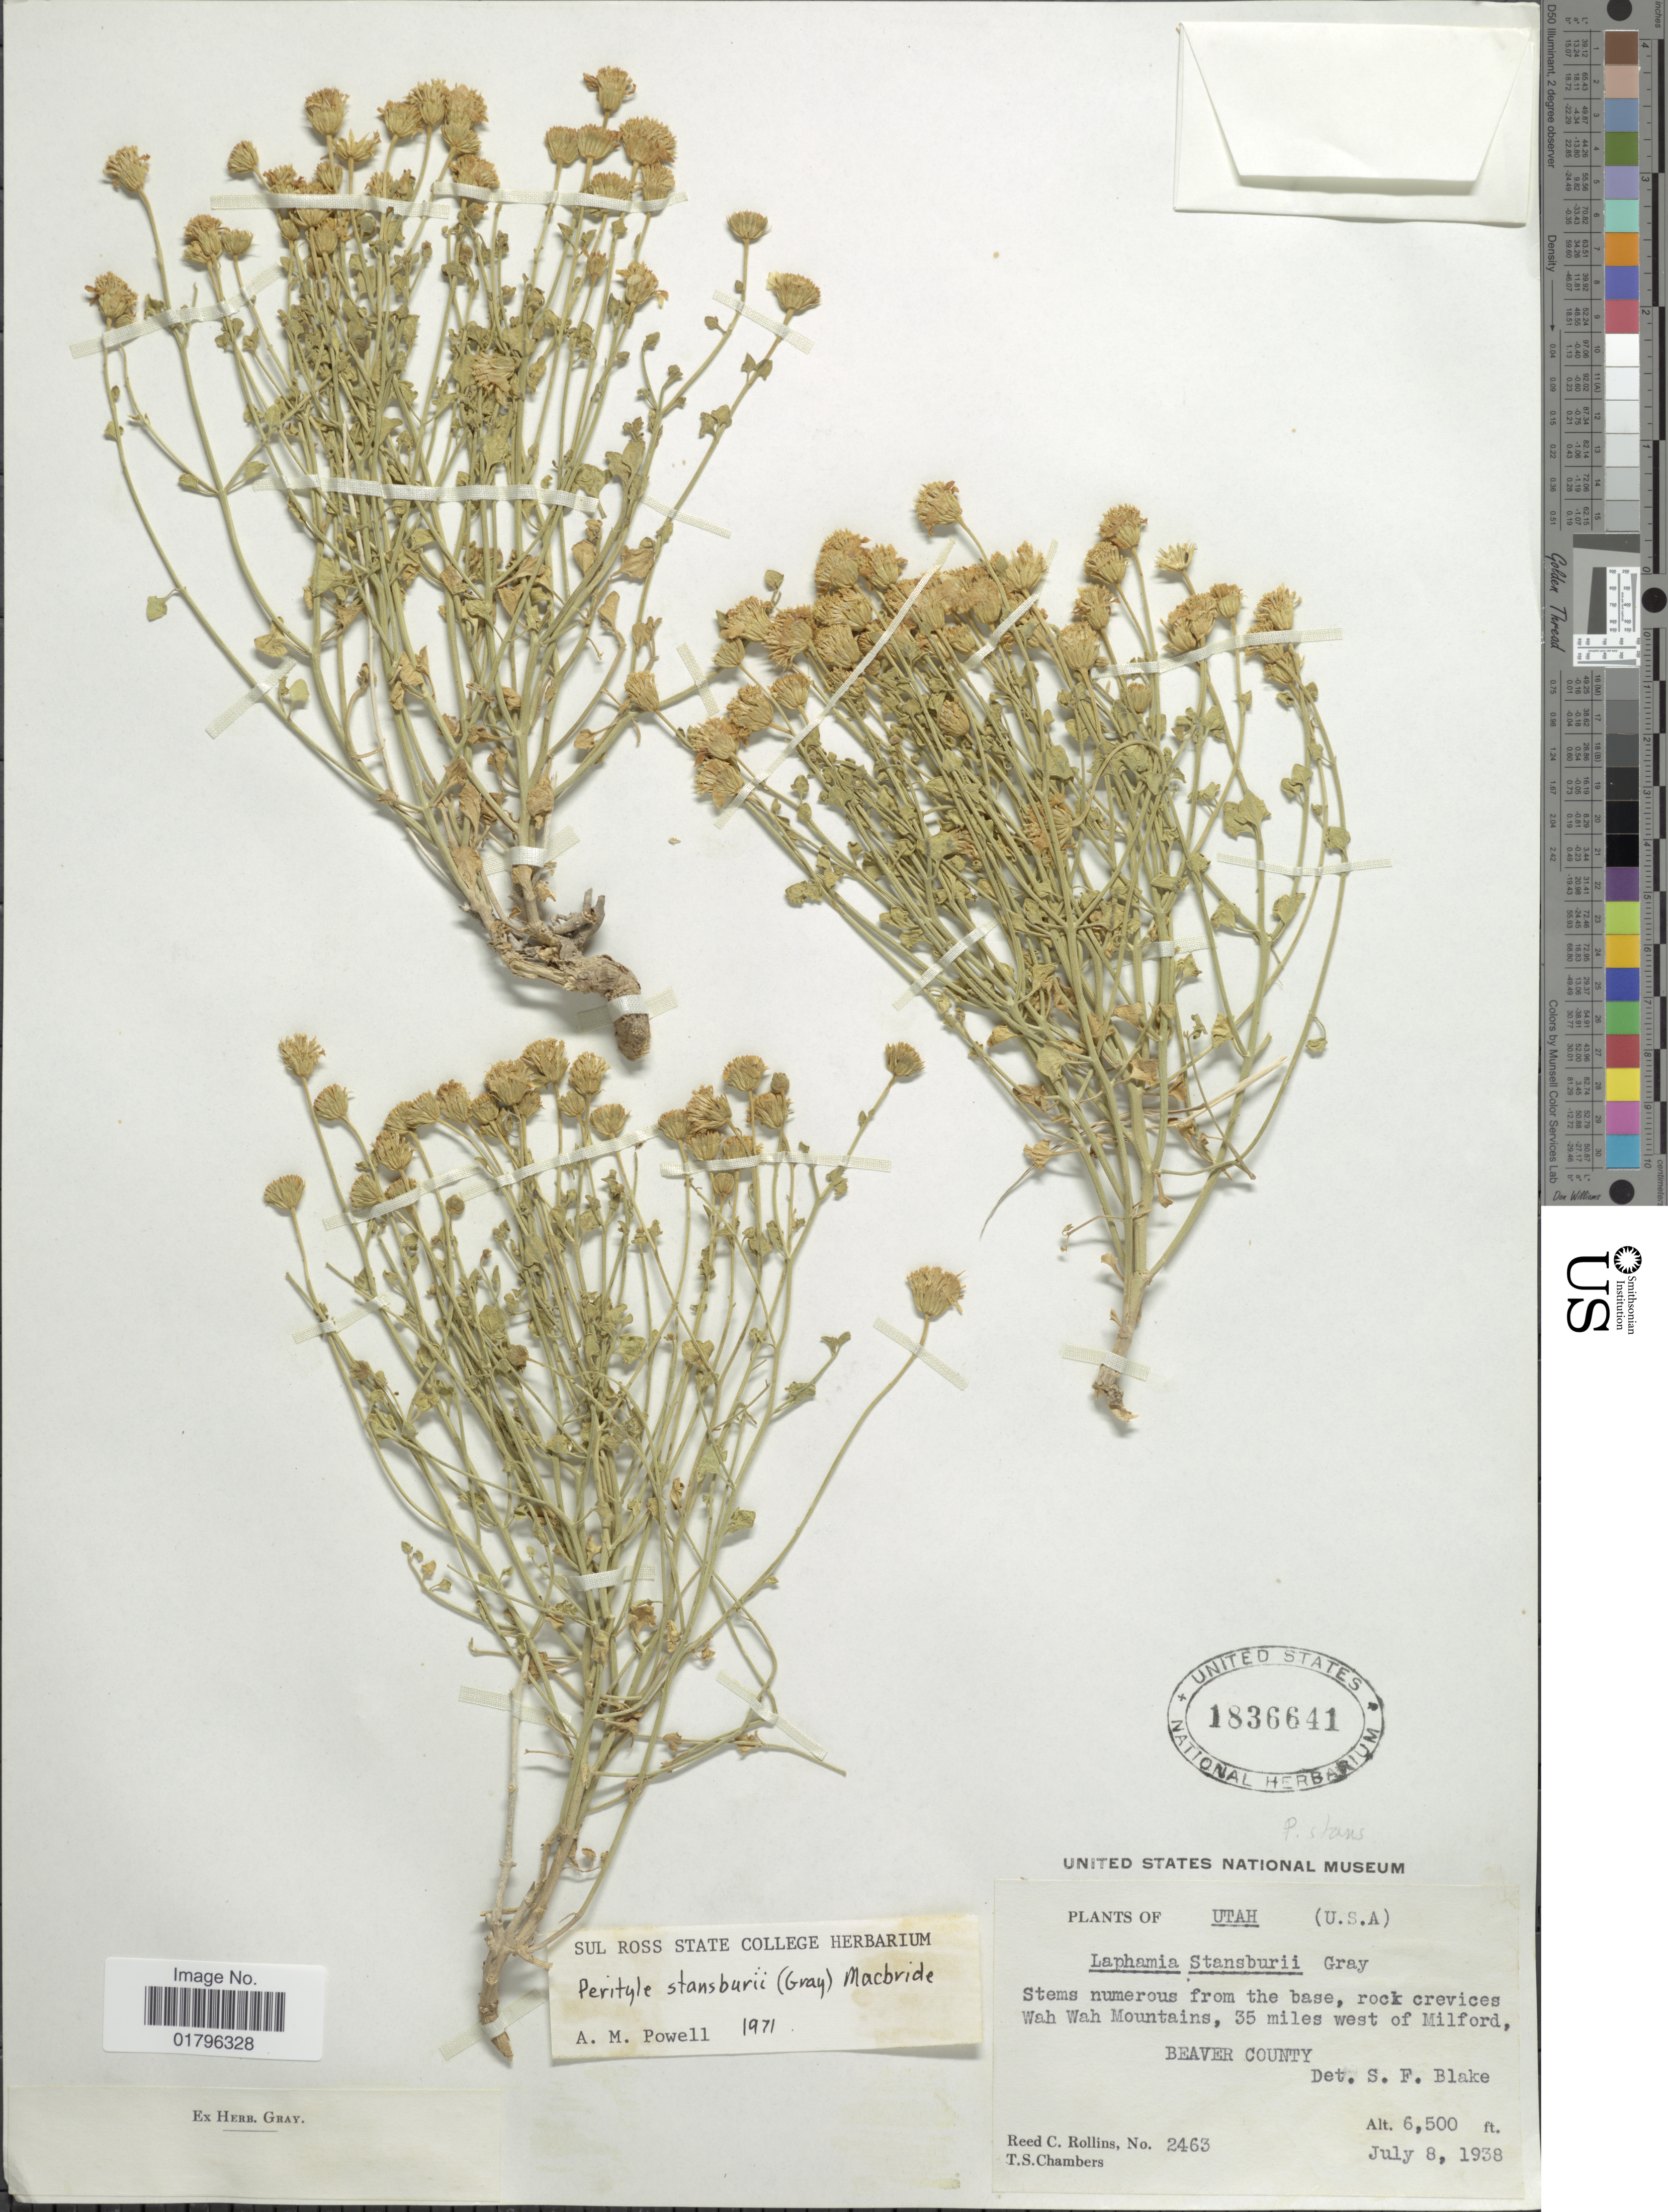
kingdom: Plantae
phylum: Tracheophyta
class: Magnoliopsida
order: Asterales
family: Asteraceae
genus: Perityle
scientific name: Perityle stansburyi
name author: (A. Gray) J.F. Macbr.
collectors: R. C. Rollins & T. Chambers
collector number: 2463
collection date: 1938-07-08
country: United States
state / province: Utah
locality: Wah Wah Mountains, 35 miles west of Milford, Beaver County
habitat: rock crevices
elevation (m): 1981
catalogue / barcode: US 1836641